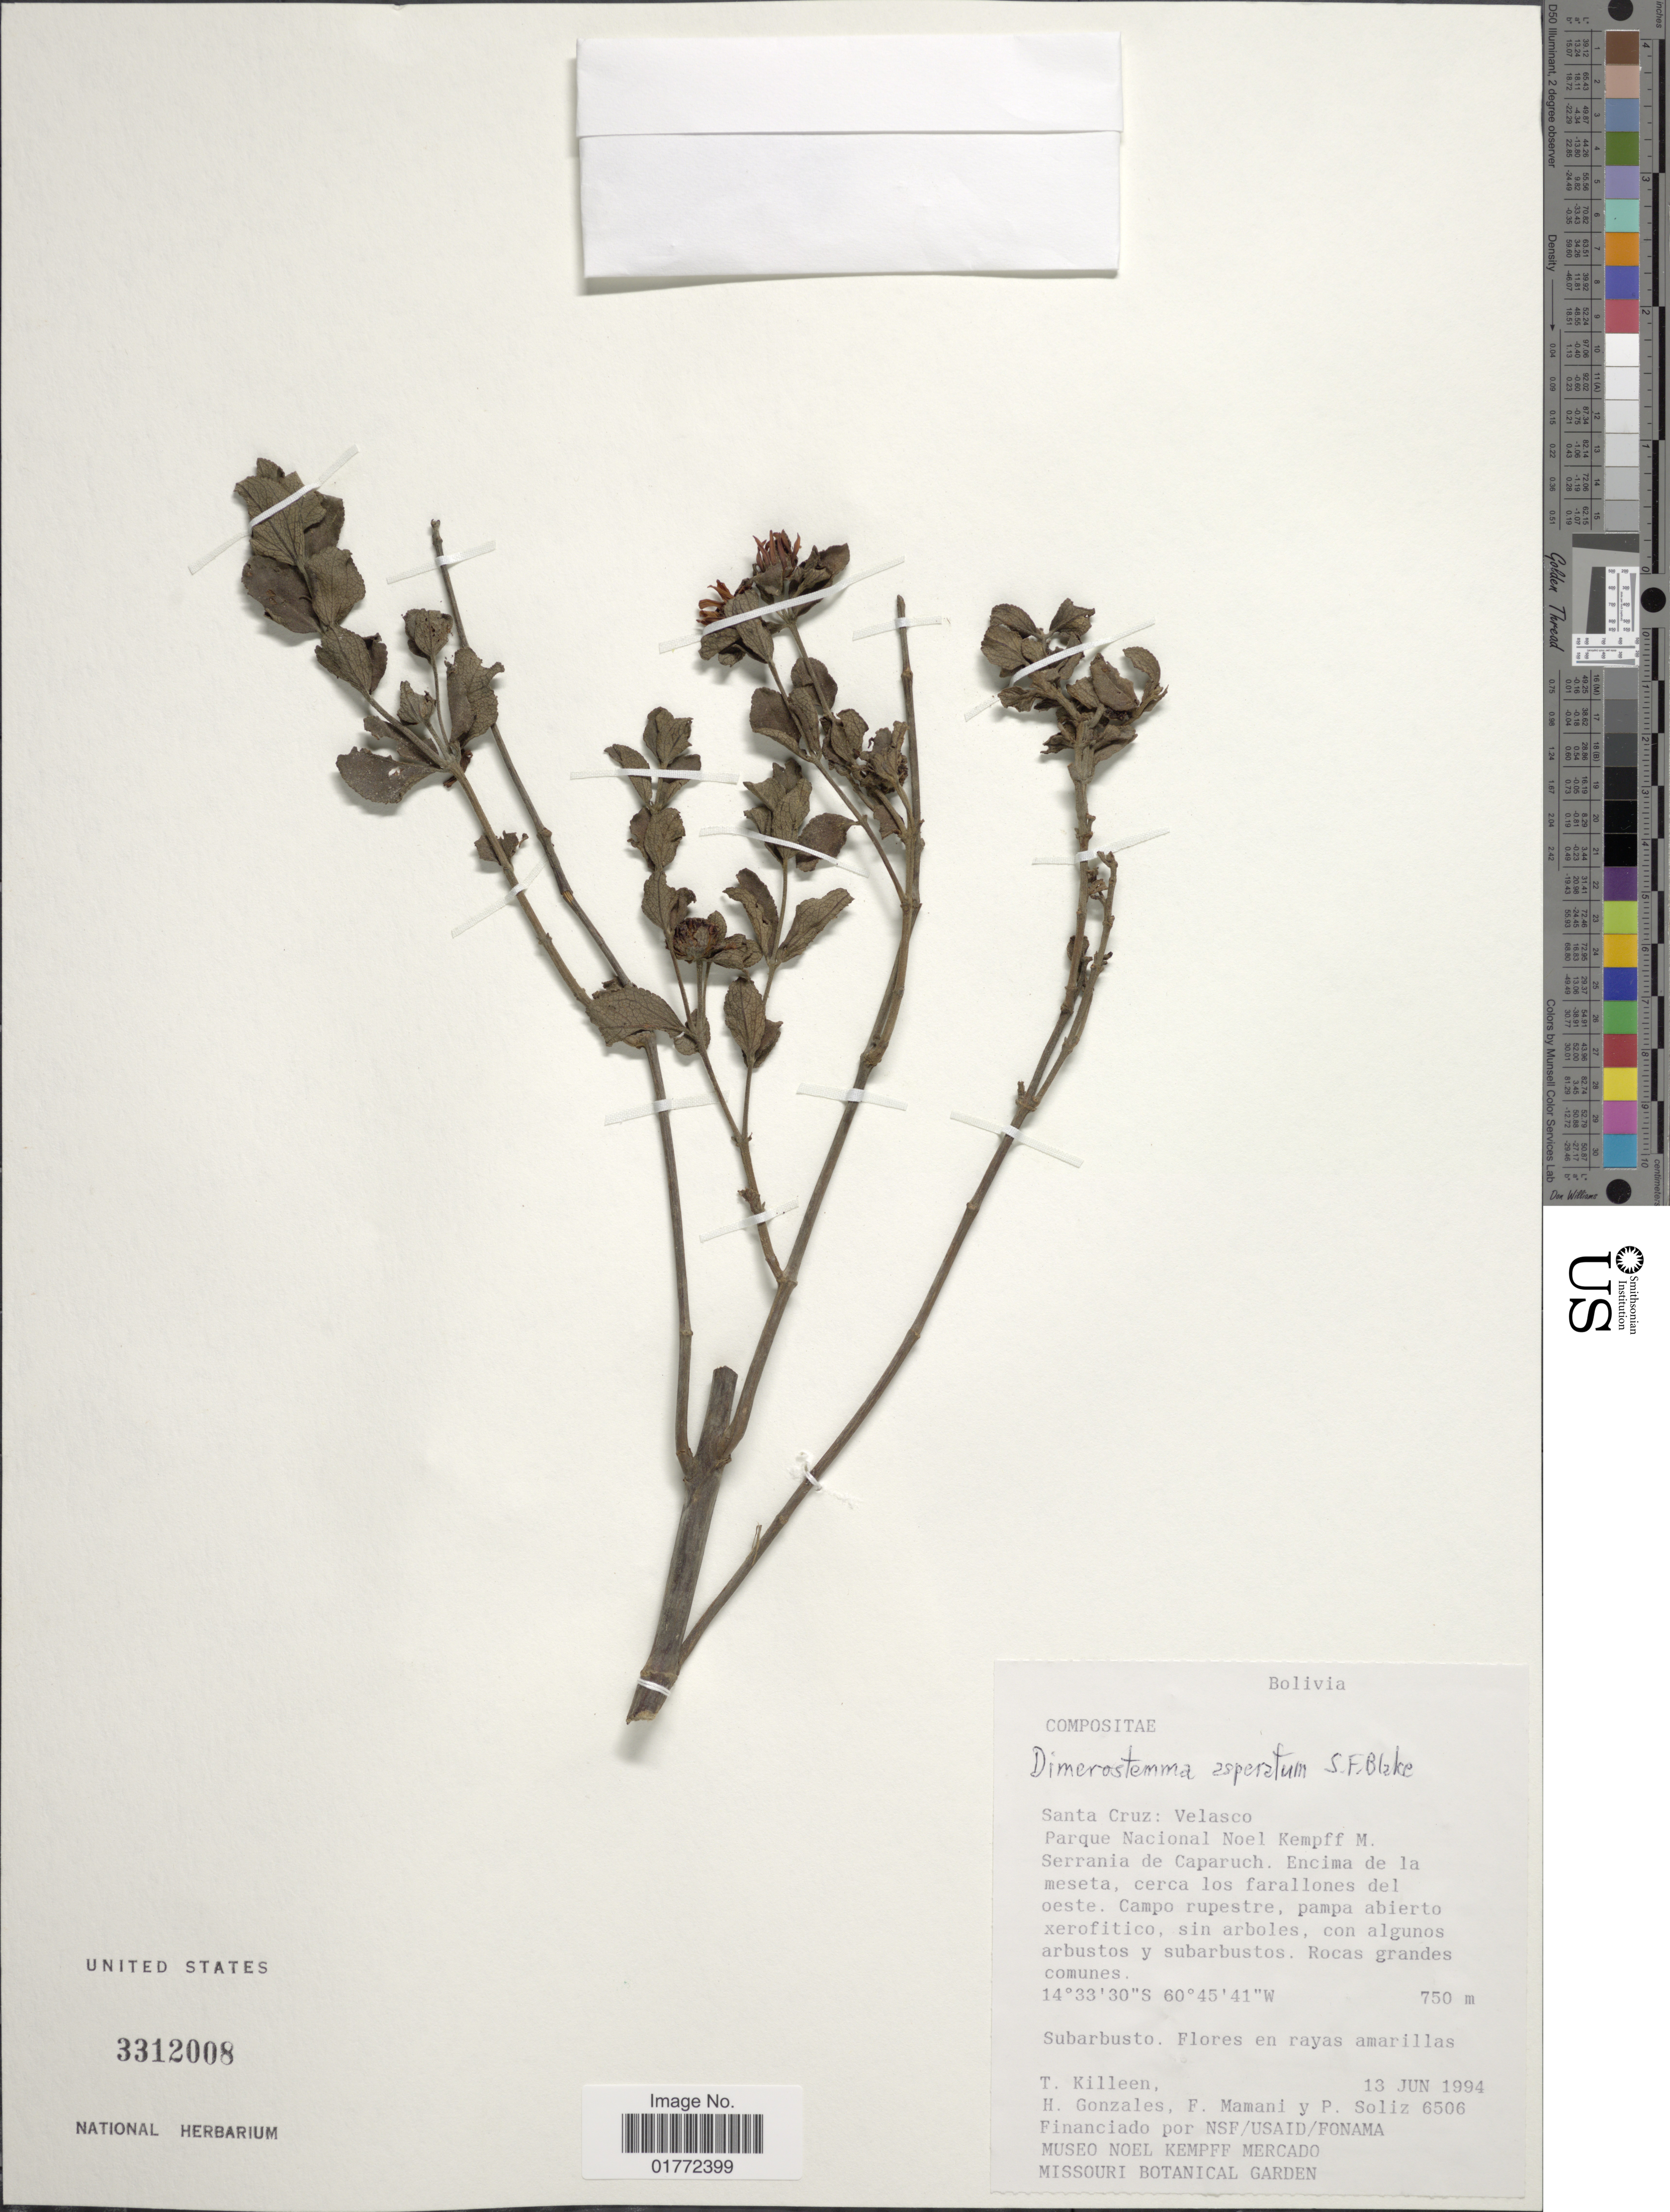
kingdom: Plantae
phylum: Tracheophyta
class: Magnoliopsida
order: Asterales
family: Asteraceae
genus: Dimerostemma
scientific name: Dimerostemma asperatum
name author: S.F. Blake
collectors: T. J. Killeen, H. Gonzales, F. Mamani & P. Soliz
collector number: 6506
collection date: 1994-06-13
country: Bolivia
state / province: Santa Cruz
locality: Velasco, Parque Nacional Noel Kempff M. Serrania de Caparuch.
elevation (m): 750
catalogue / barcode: US 3312008